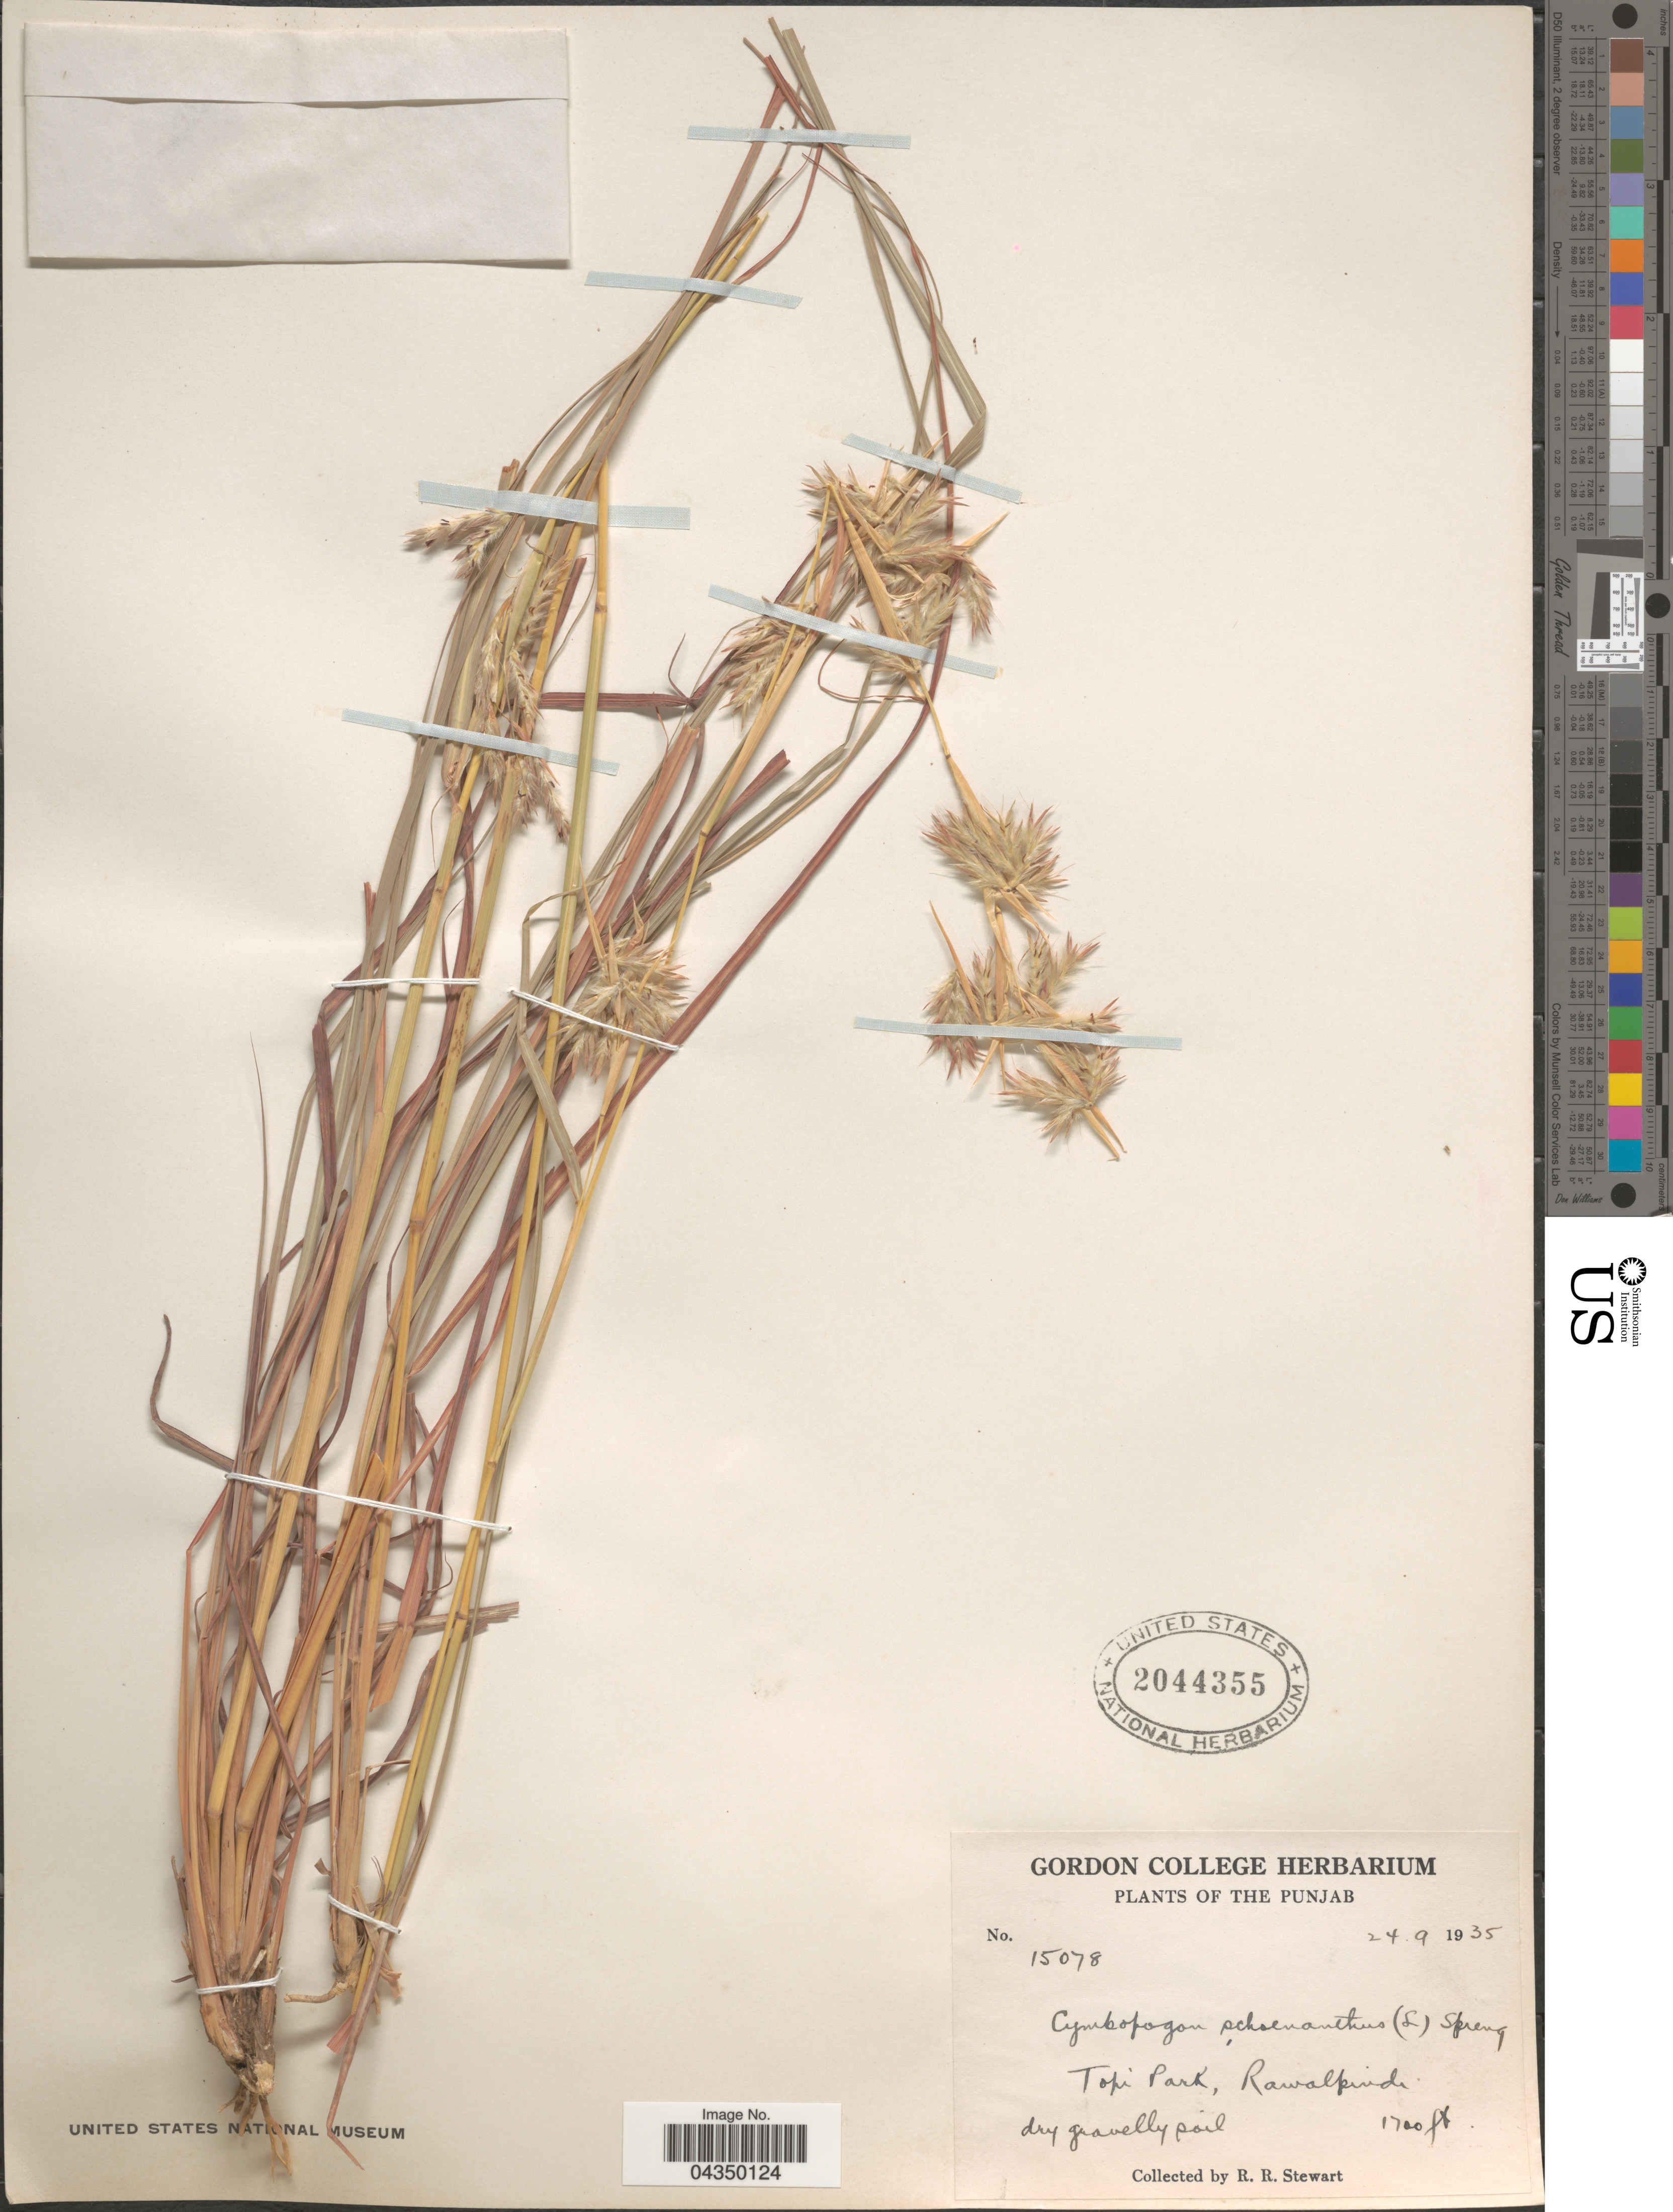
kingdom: Plantae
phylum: Tracheophyta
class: Liliopsida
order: Poales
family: Poaceae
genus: Cymbopogon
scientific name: Cymbopogon schoenanthus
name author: (L.) Spreng.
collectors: R. Stewart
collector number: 15078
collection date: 1935-09-24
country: Pakistan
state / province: Punjab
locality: Topi Park, Rawalpindi.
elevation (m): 518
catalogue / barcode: US 2044355